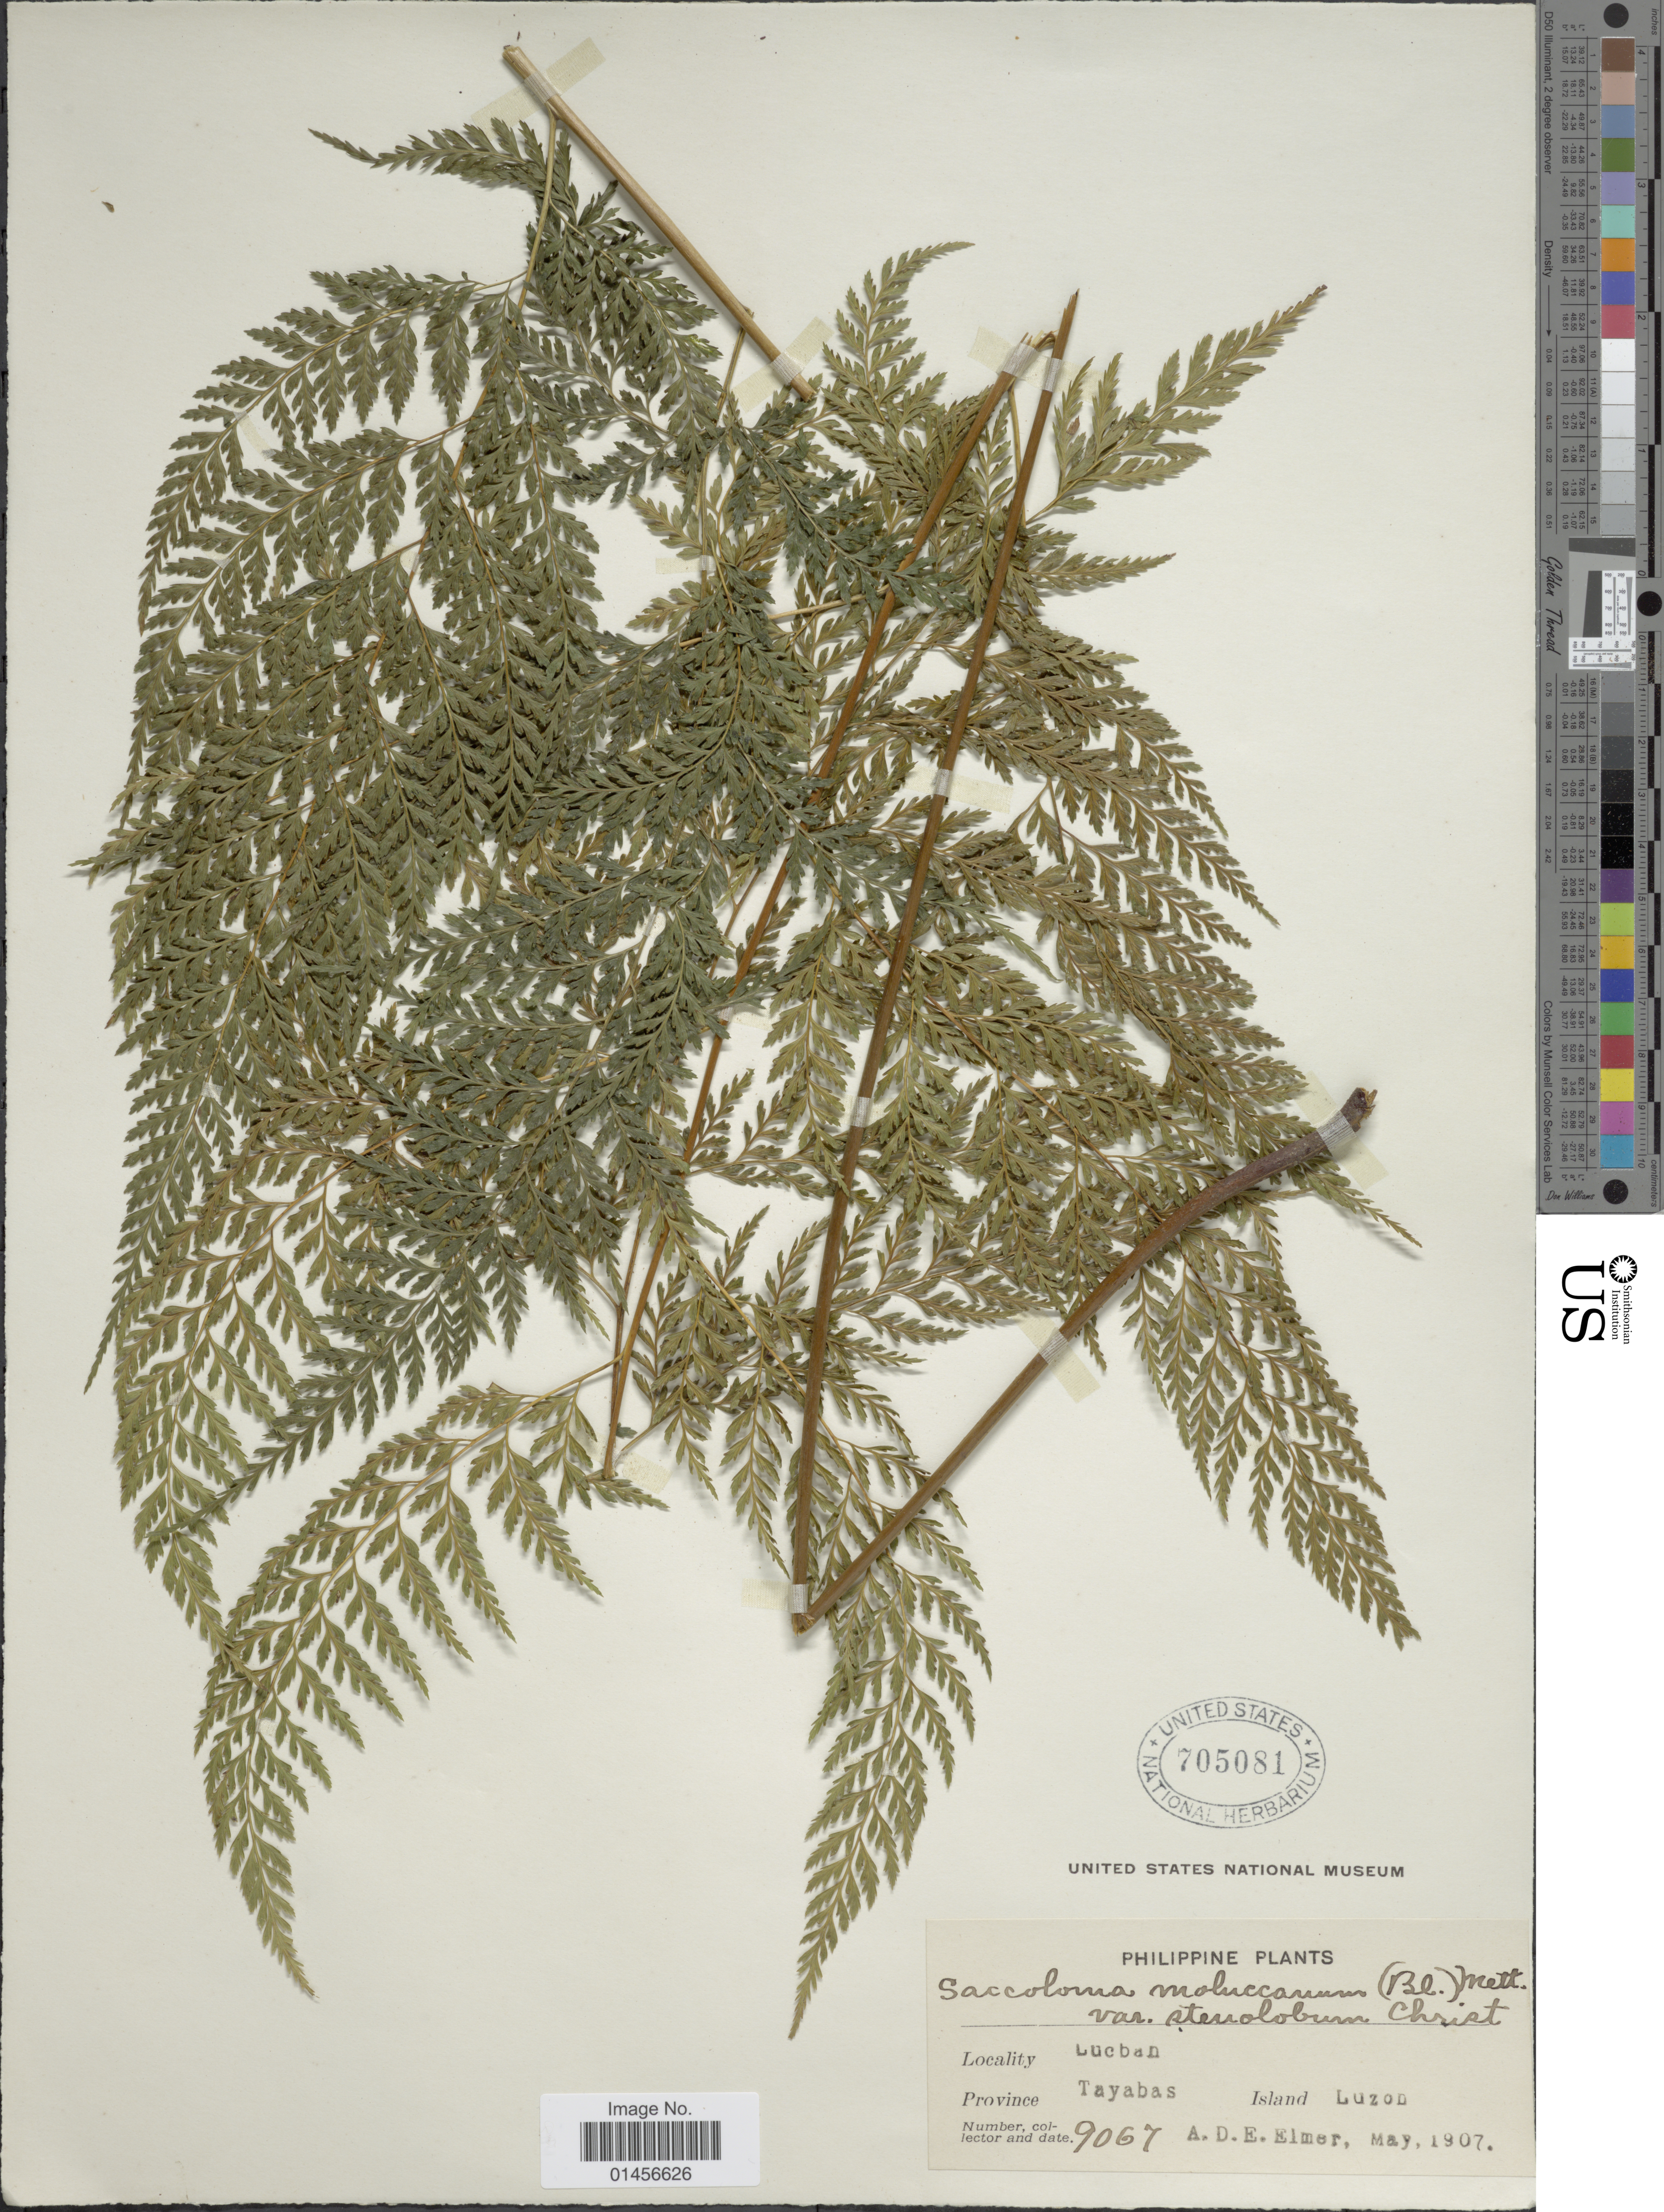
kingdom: Plantae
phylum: Tracheophyta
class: Polypodiopsida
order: Polypodiales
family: Saccolomataceae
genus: Saccoloma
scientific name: Saccoloma tenue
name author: (Brack.) Mett.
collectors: A. D. E. Elmer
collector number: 9067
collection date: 1907-05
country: Philippines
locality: Philippine, Lucban, Province: Tayabas, Island: Luzon.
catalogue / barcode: US 705081